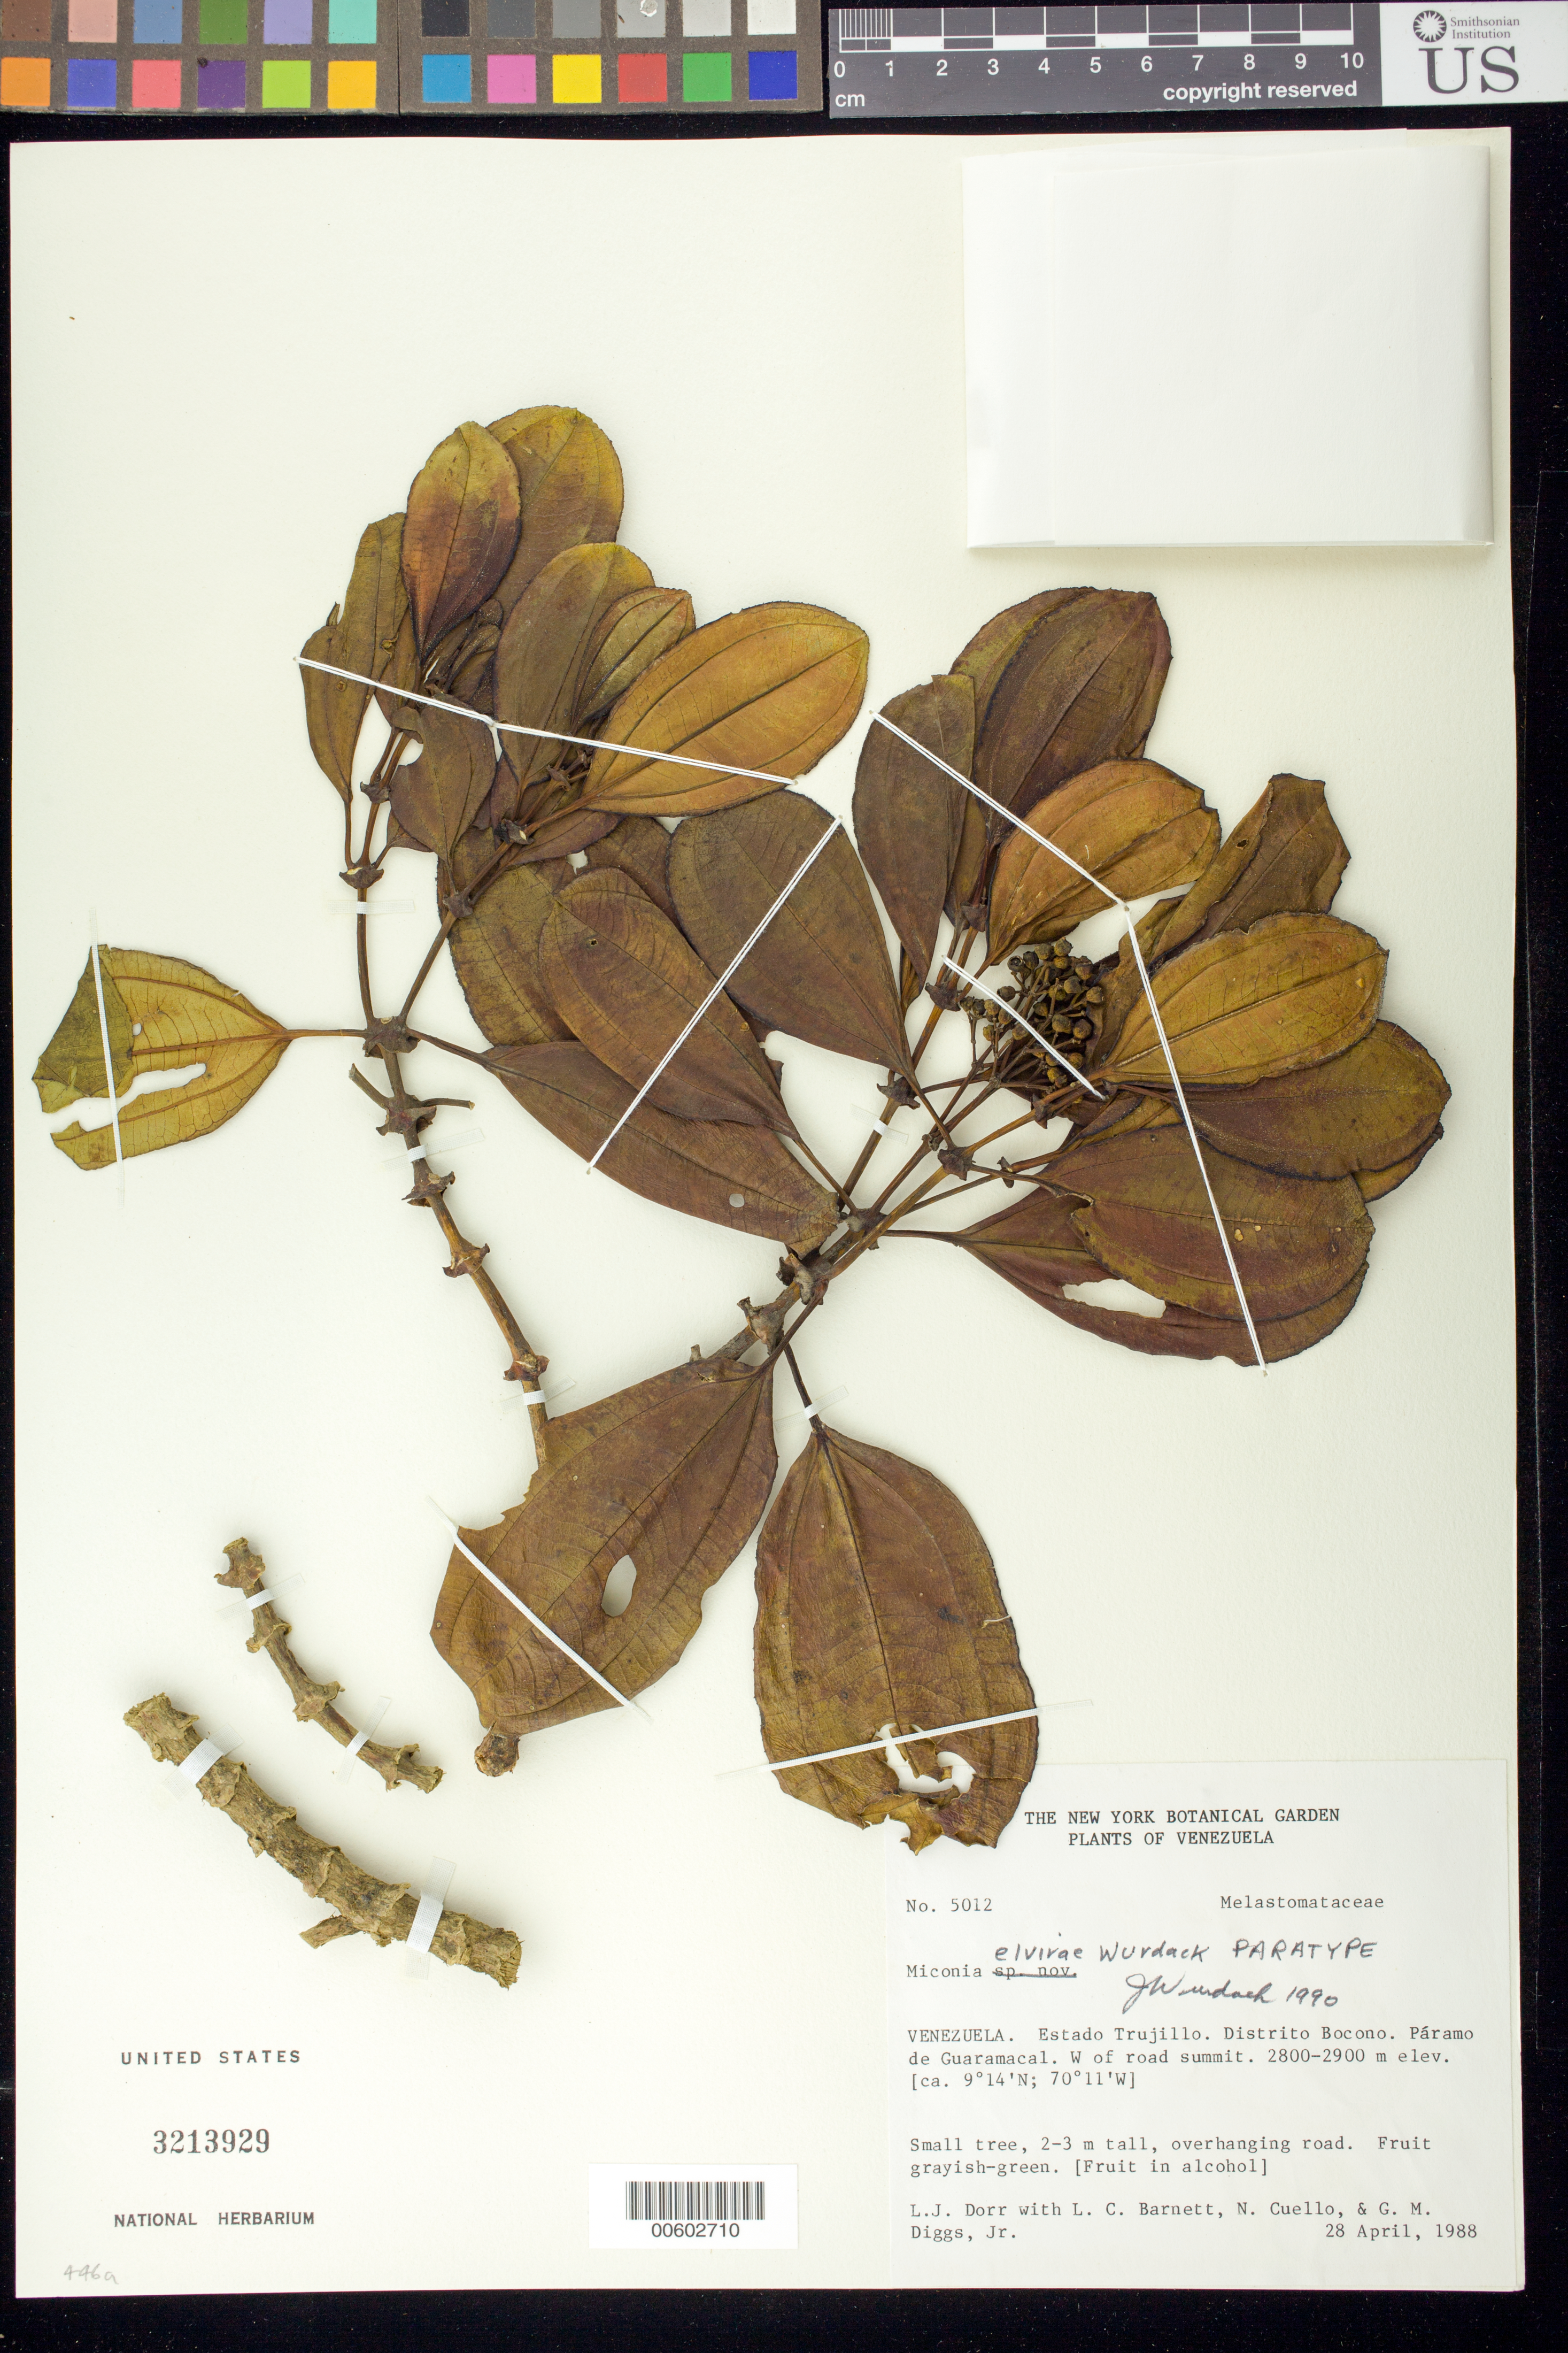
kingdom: Plantae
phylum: Tracheophyta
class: Magnoliopsida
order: Myrtales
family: Melastomataceae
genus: Miconia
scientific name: Miconia elvirae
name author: Wurdack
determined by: Wurdack, John J., (US), US (UNITED STATES)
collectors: L. J. Dorr, L. C. Barnett, N. L. Cuello & G. Diggs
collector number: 5012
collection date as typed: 28 Apr 1988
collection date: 1988-04-28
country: Venezuela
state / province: Trujillo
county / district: Boconó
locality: Páramo de Guaramacal. W of road summit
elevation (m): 2800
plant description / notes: AAU, CAS, MEXU, NY, PORT, US, VEN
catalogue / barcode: US 3213929